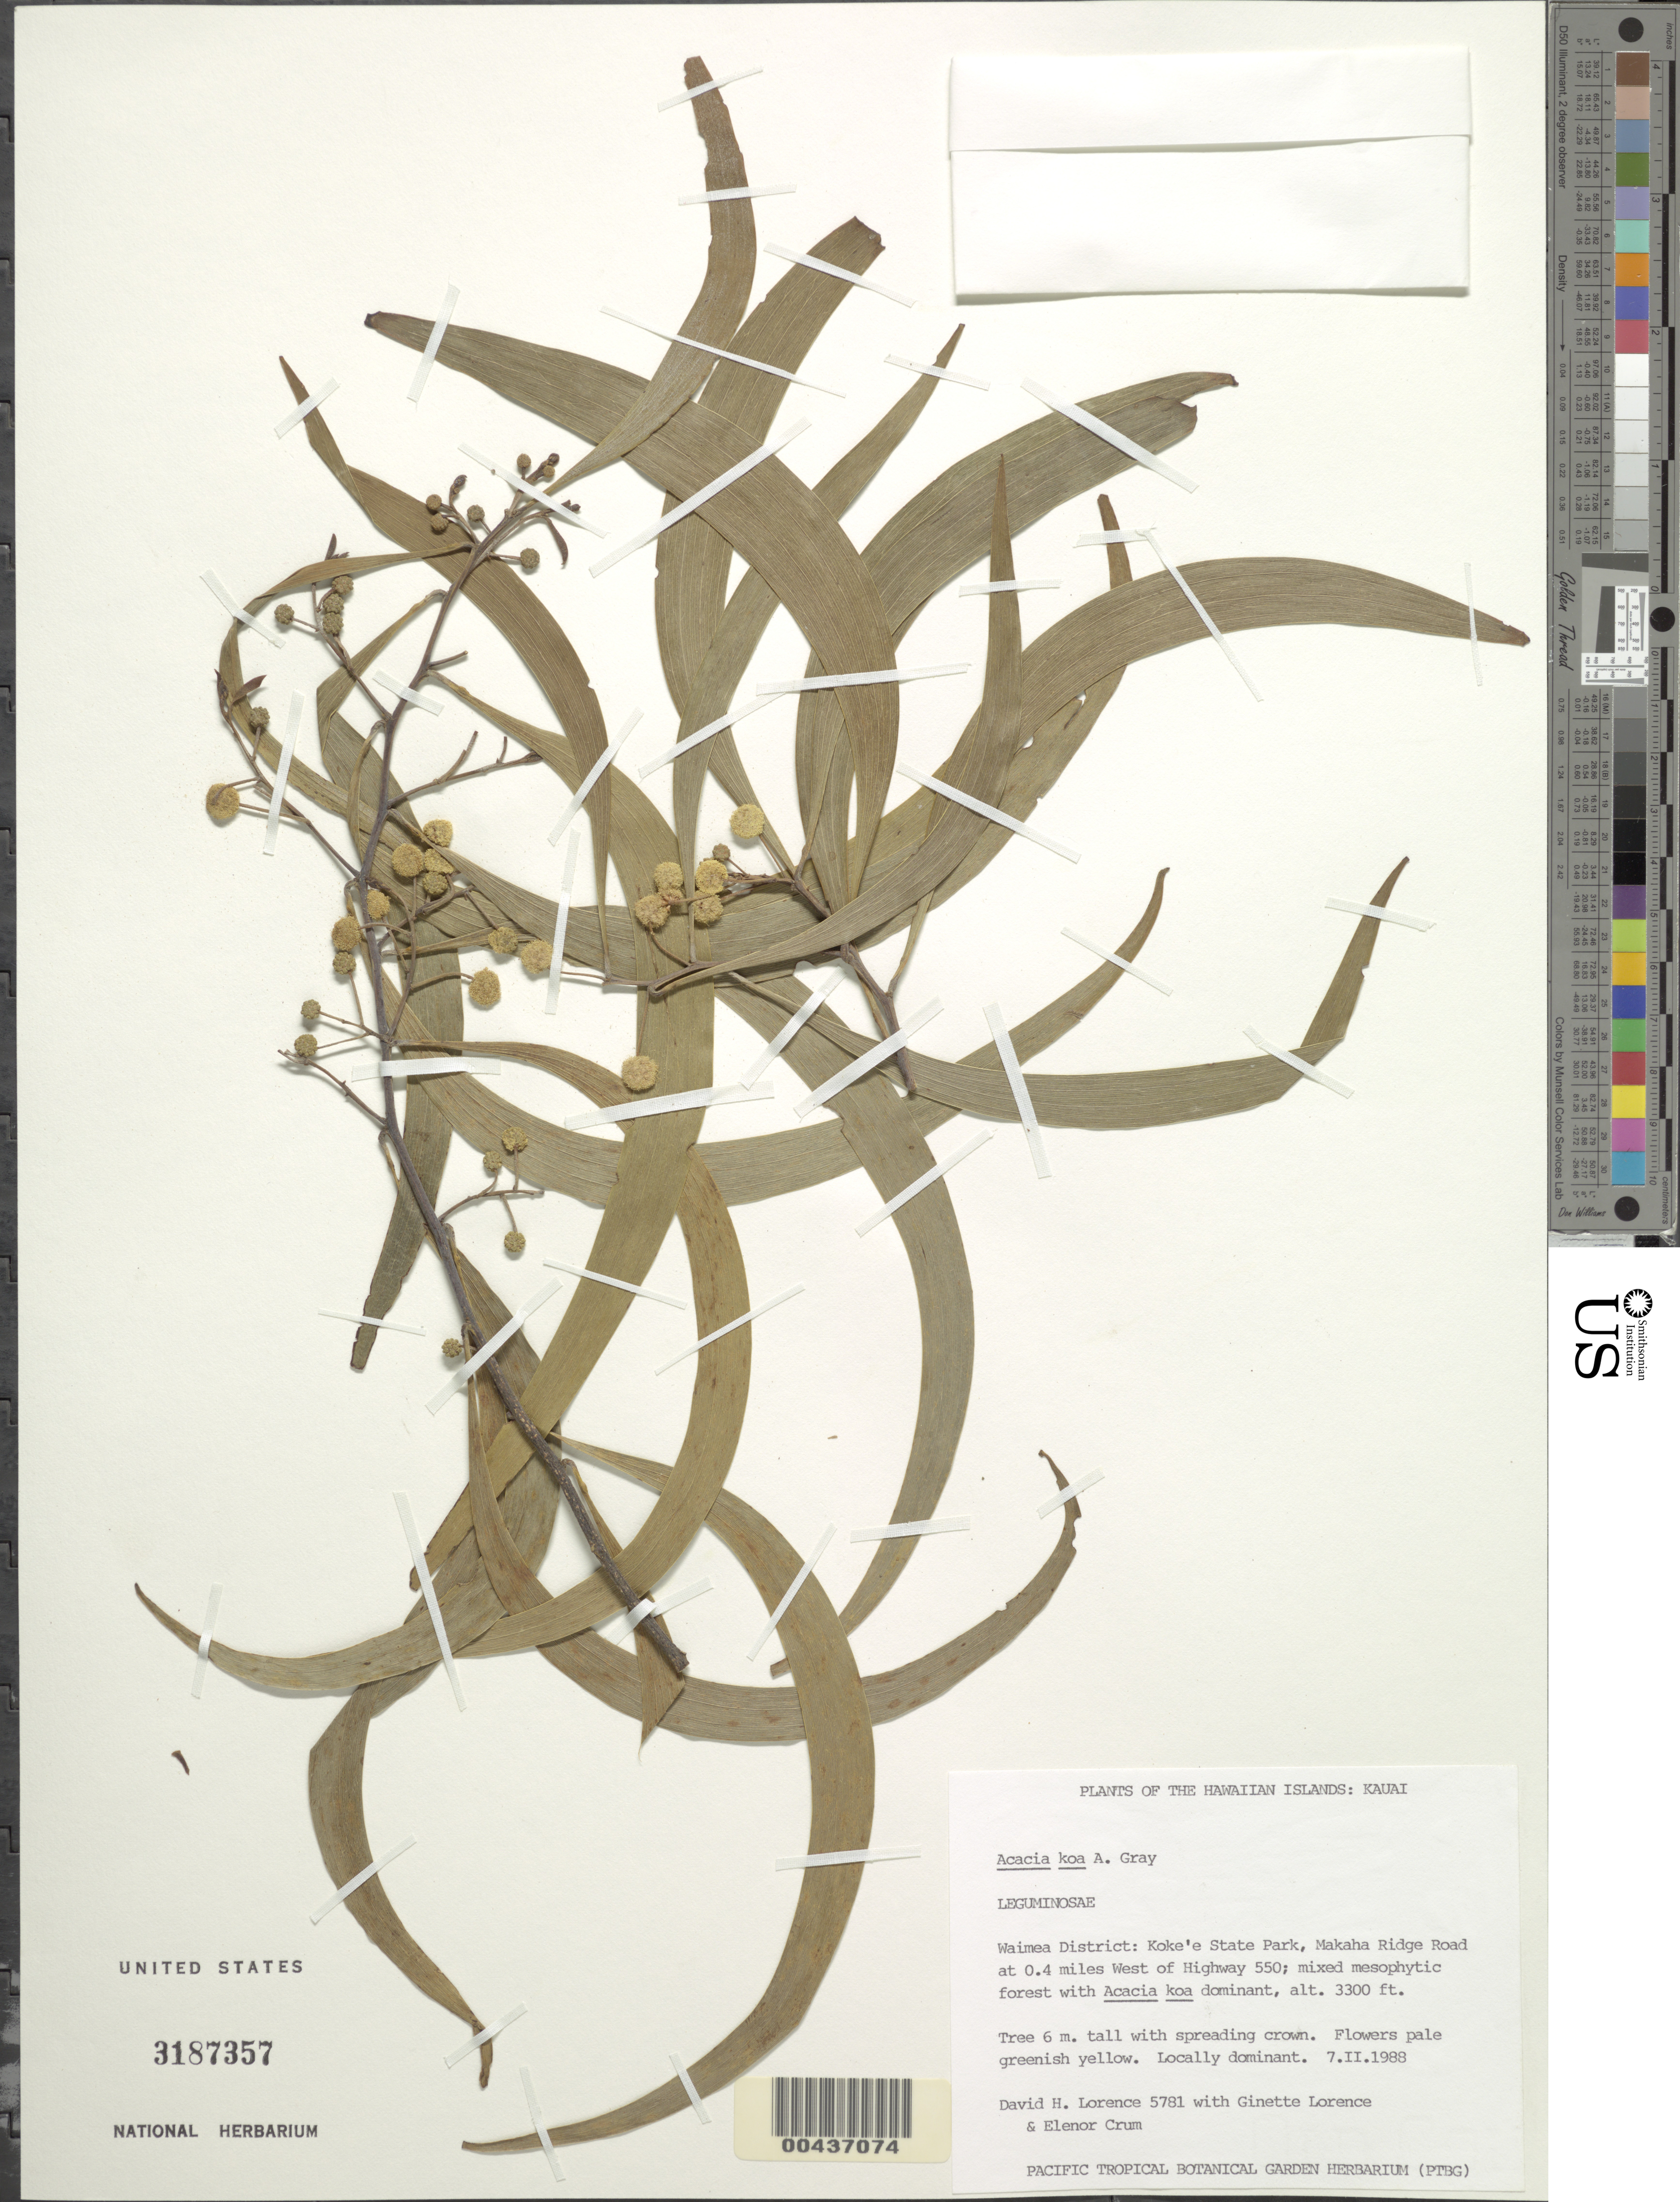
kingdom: Plantae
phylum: Tracheophyta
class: Magnoliopsida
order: Fabales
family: Fabaceae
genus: Acacia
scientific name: Acacia koa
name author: A. Gray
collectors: D. Lorence, G. Lorence & E. Crum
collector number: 5781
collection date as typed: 7 Feb 1988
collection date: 1988-02-07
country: United States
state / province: Hawaii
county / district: Kauai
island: Kaua'i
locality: Kauai, Waimea District, Koke'e State Park, Makaha Ridge Road at 0.4 miles west of highway 550.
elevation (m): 1006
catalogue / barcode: US 3187357